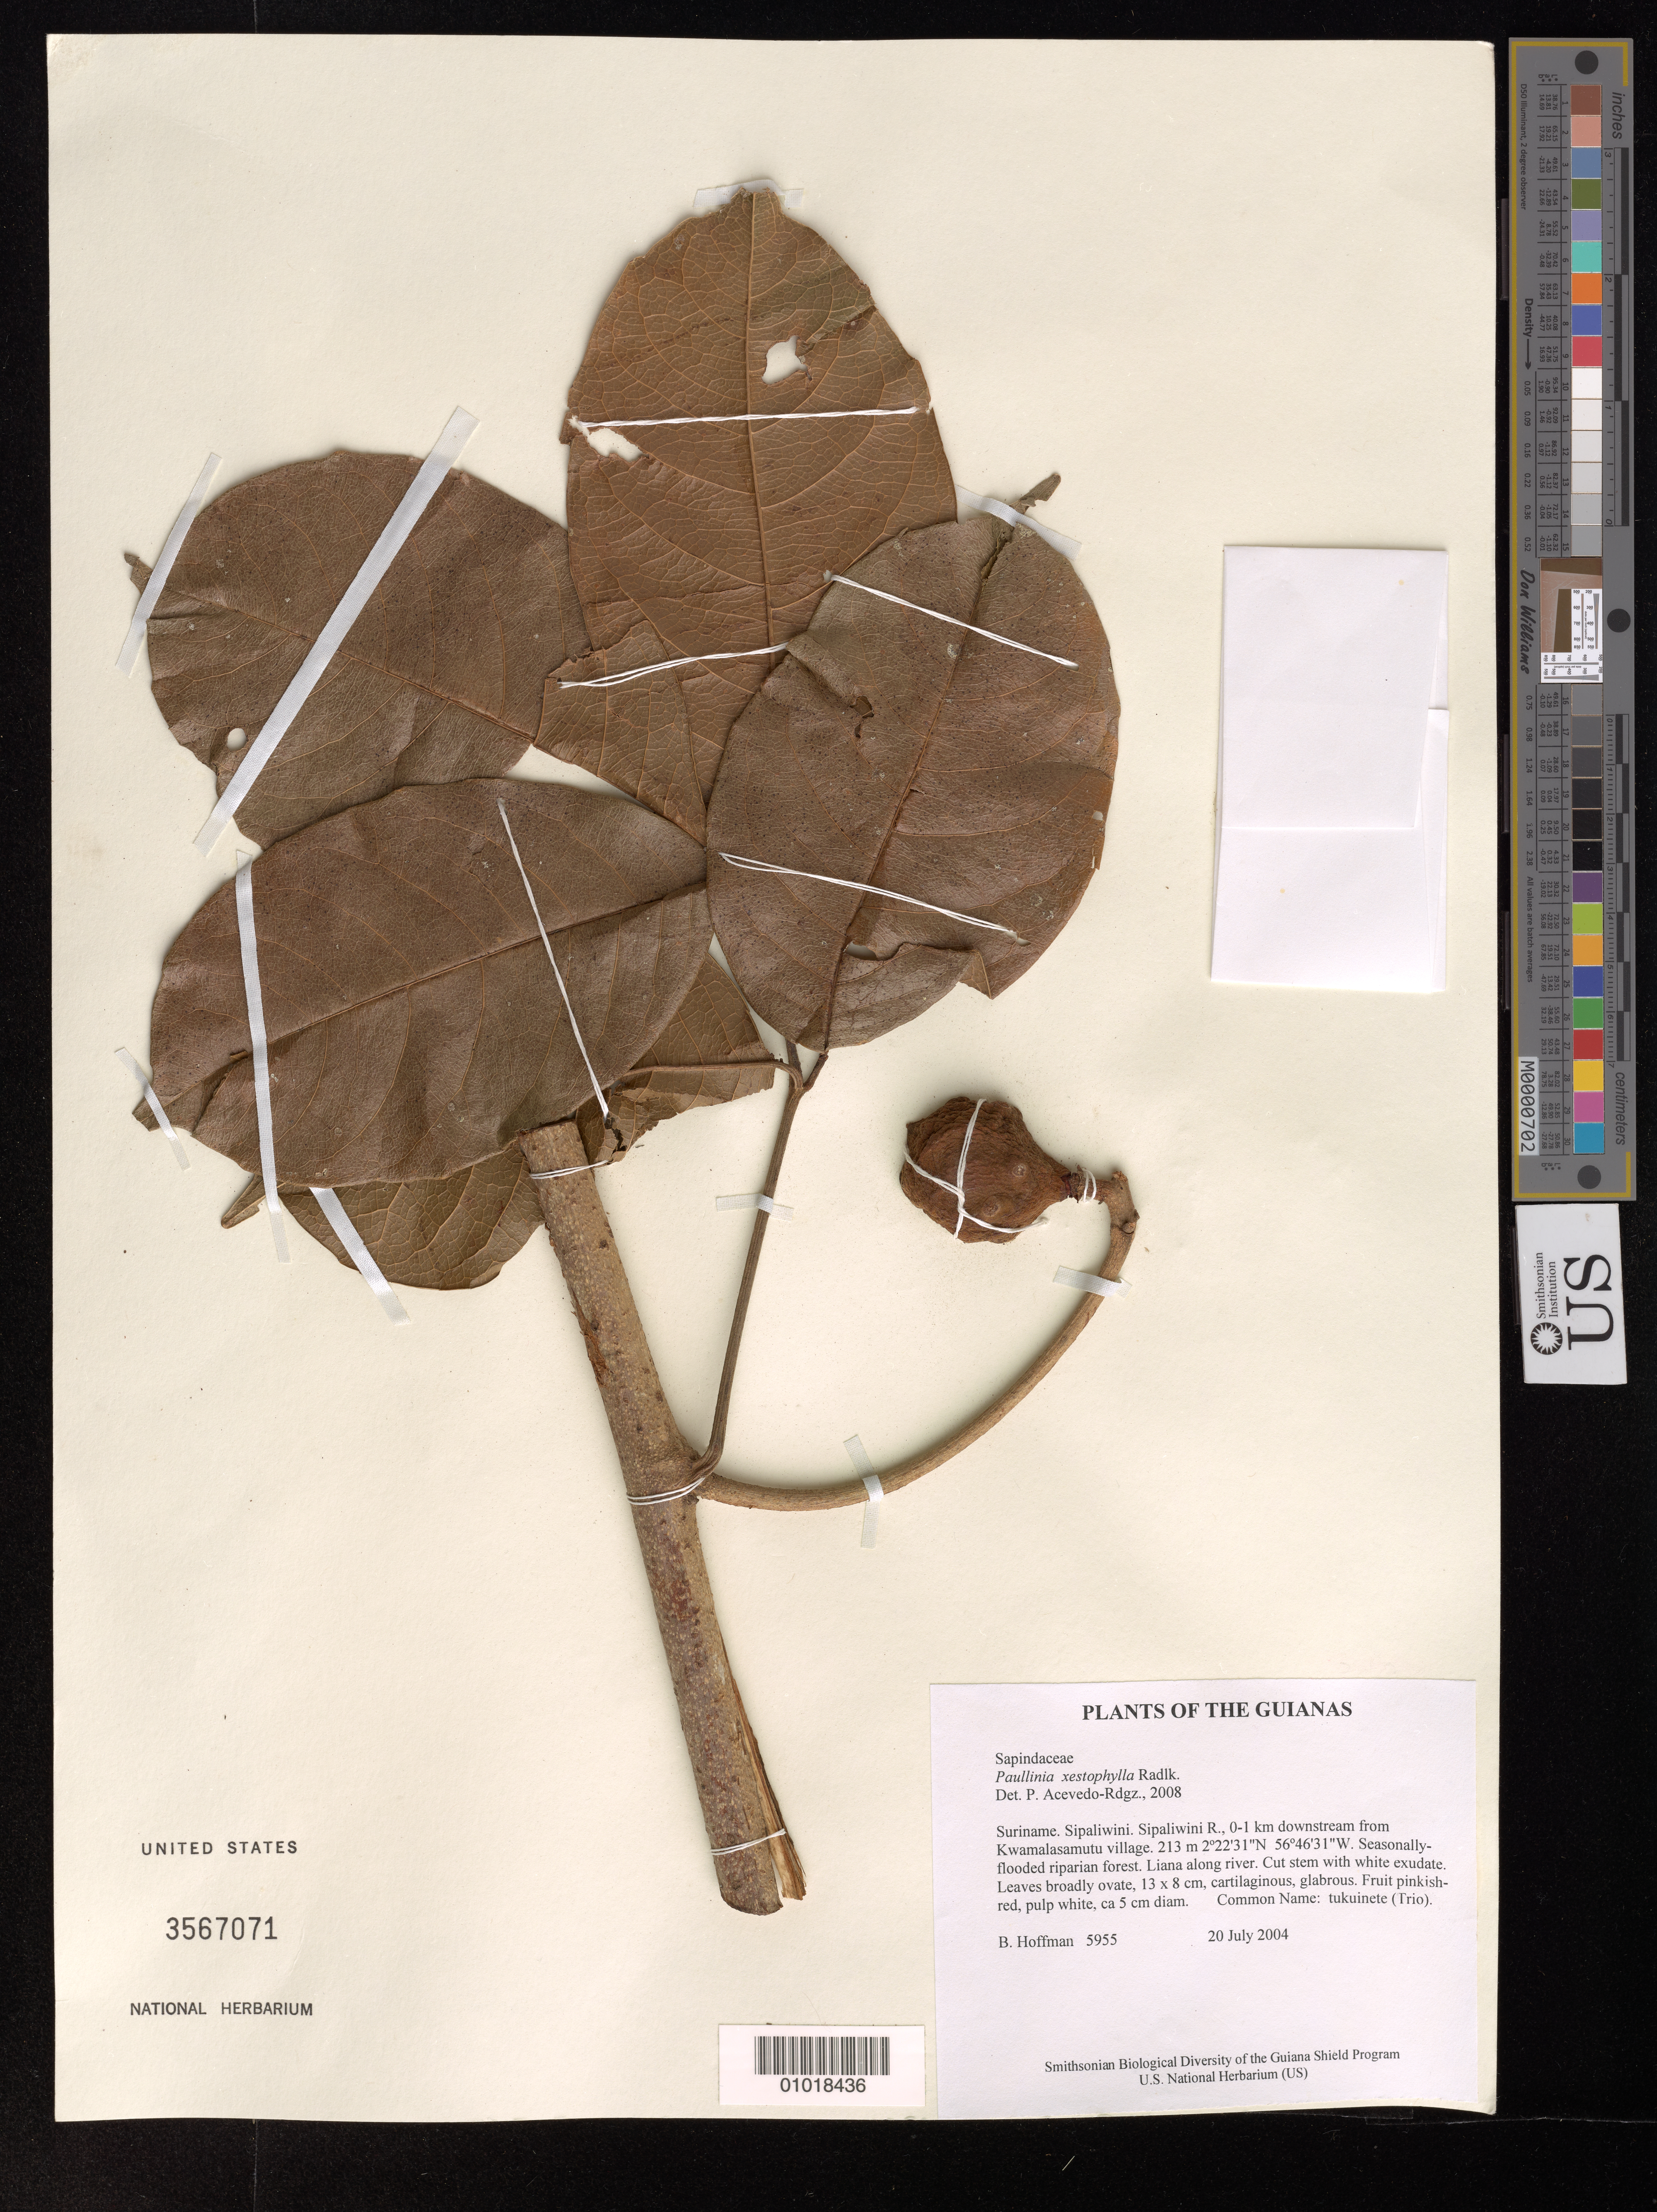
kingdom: Plantae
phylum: Tracheophyta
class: Magnoliopsida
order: Sapindales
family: Sapindaceae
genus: Paullinia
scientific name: Paullinia xestophylla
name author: Radlk.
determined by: Acevedo-Rodríguez, P., (BOT), Smithsonian Institution - National Museum of Natural History (UNITED STATES)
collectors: B. Hoffman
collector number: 5955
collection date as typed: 20 July 2004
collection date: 2004-07-20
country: Suriname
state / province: Sipaliwini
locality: Sipaliwini R., 0-1 km downstream from Kwamalasamutu village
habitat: Seasonally-flooded riparian forest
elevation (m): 213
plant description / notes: Duplicate of the collection cited as "neotype" by Acevedo (2012, Fl. Guianas) but neotypification is unnecessary; a duplicate of the original type collection, Filguieras [herb. Schwacke] 10502 is extant at M. This specimen is filed in the main herbarium.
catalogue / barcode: US 3567071